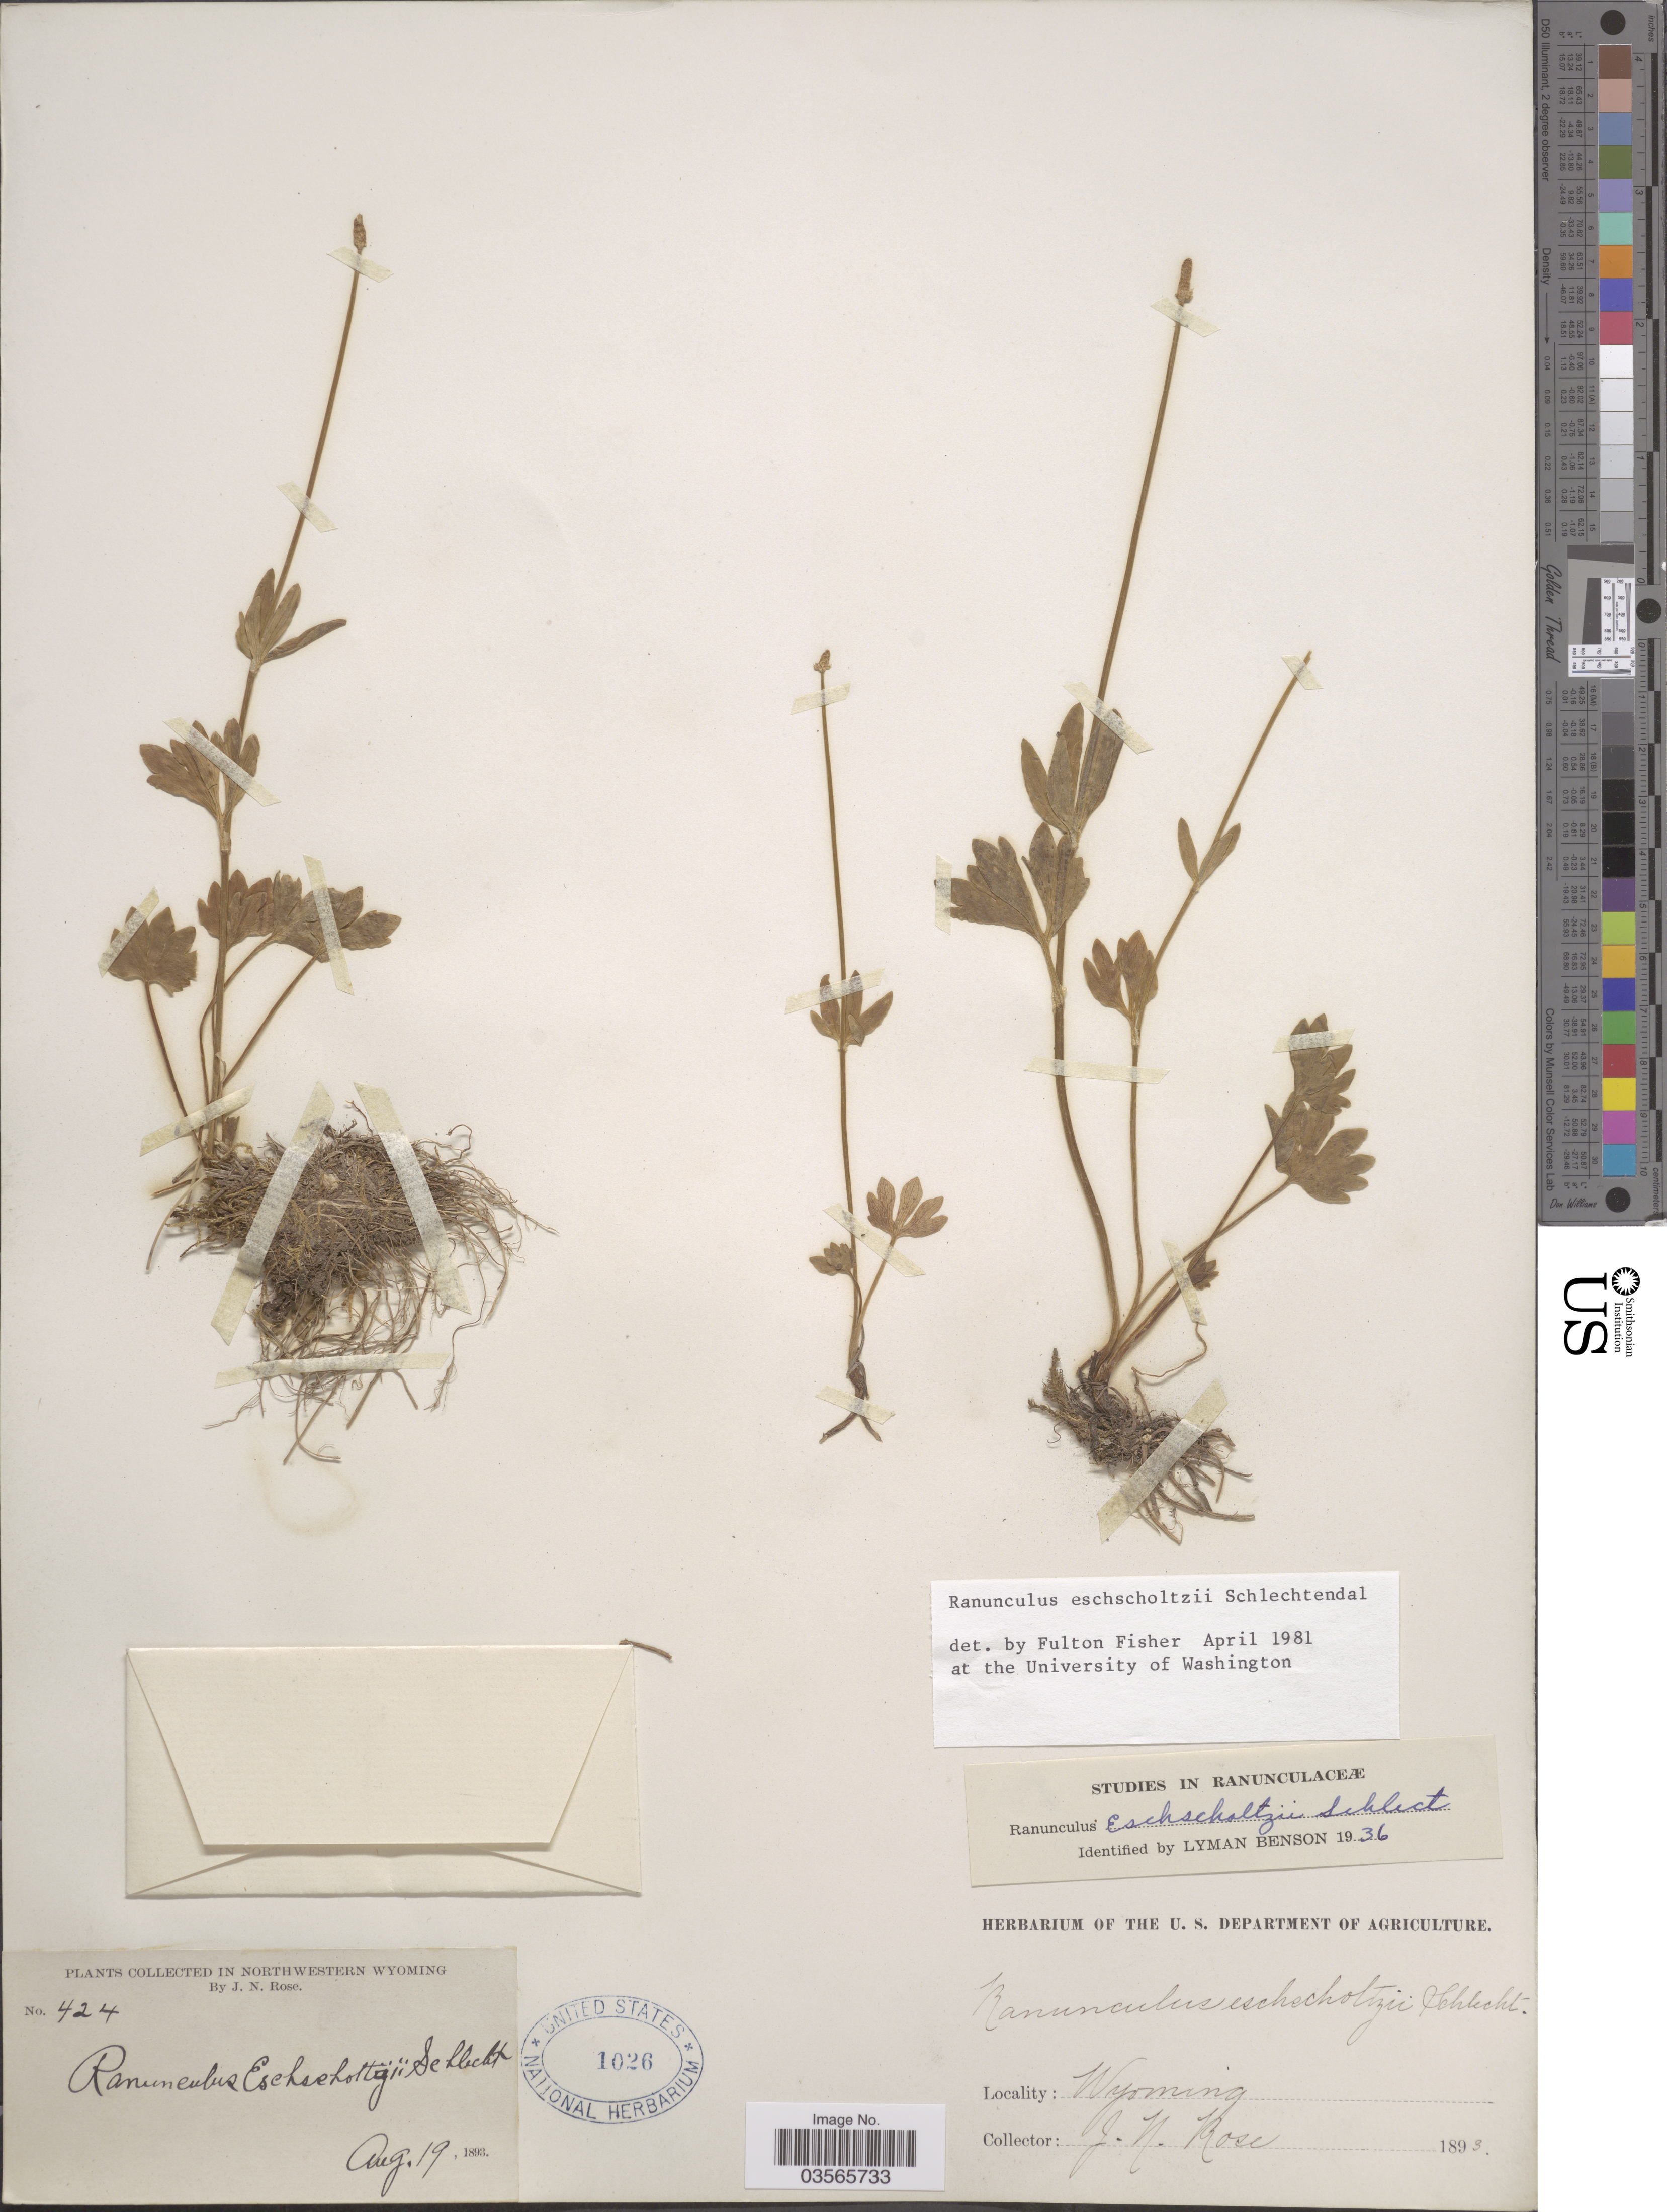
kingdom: Plantae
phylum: Tracheophyta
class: Magnoliopsida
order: Ranunculales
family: Ranunculaceae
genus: Ranunculus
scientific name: Ranunculus eschscholtzii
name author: Schltdl.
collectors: J. N. Rose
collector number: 424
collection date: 1893-08-19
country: United States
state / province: Wyoming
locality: Northwestern Wyoming.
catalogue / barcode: US 1026